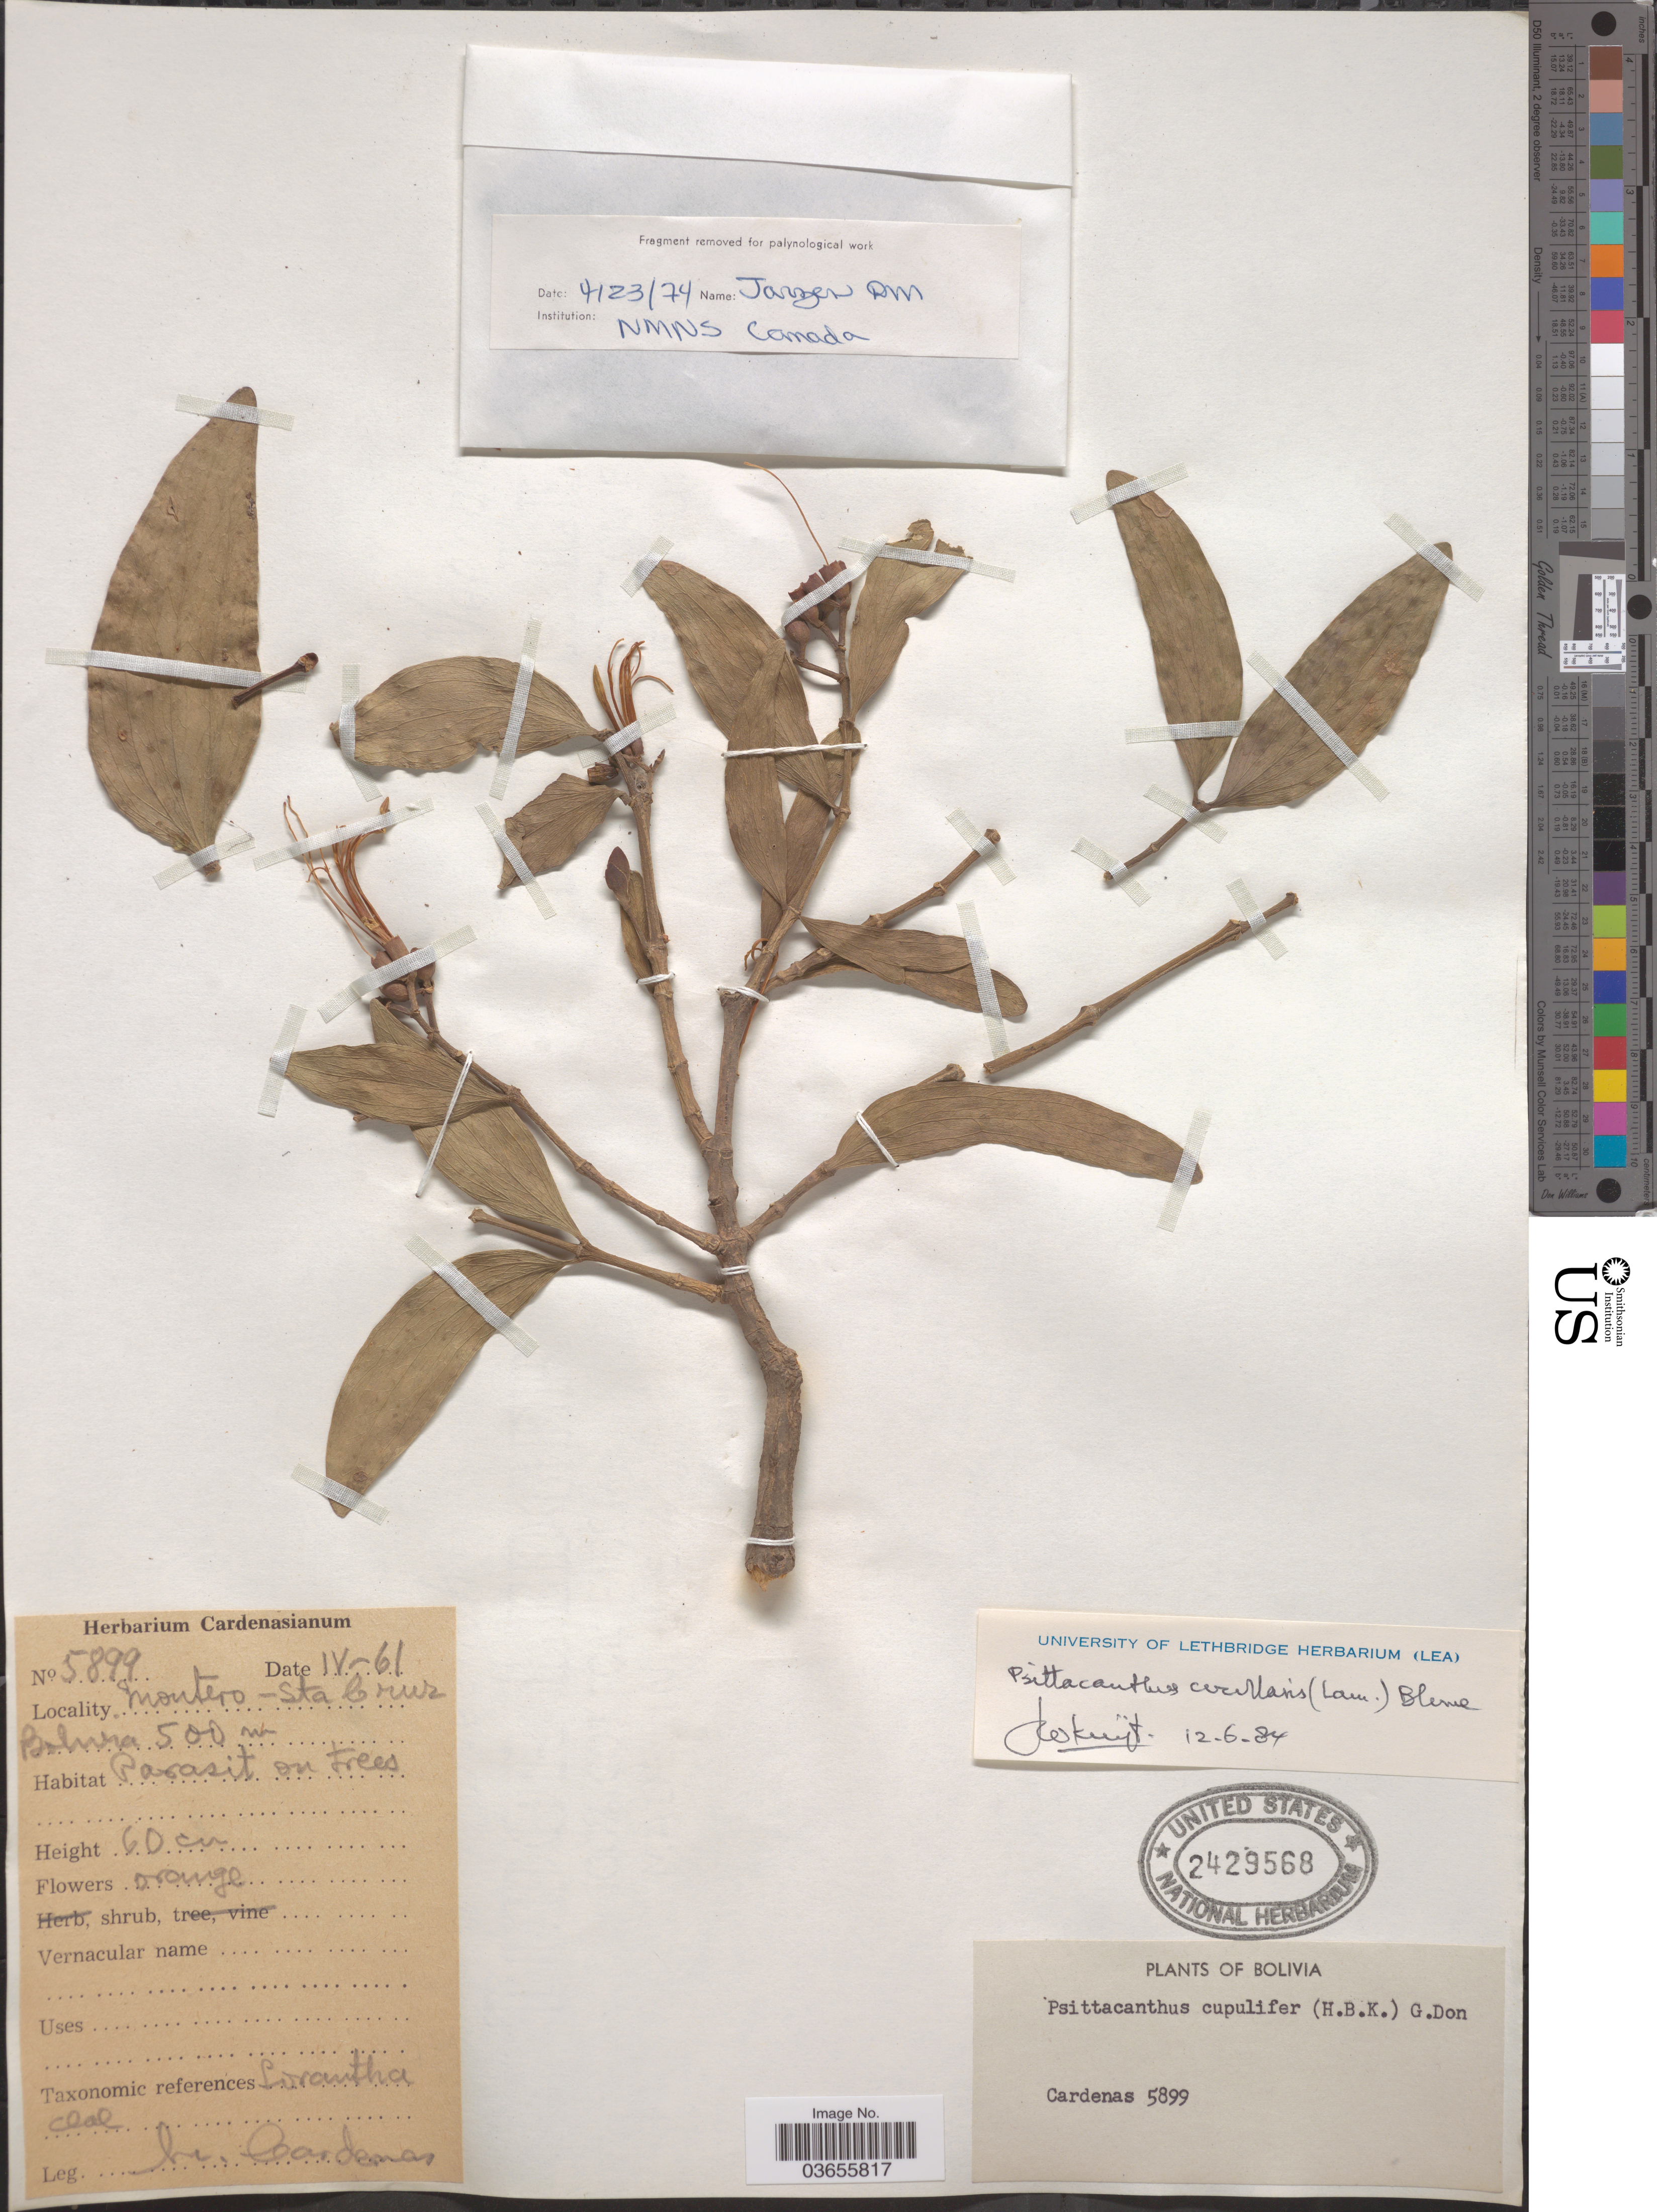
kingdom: Plantae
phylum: Tracheophyta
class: Magnoliopsida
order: Santalales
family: Loranthaceae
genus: Psittacanthus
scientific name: Psittacanthus cucullaris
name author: (Kunth) G. Don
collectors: L. Cárdenas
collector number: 5899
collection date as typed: Transcribed d/m/y: /4/61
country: Bolivia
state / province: Santa Cruz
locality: Montero.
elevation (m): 500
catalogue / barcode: US 2429568